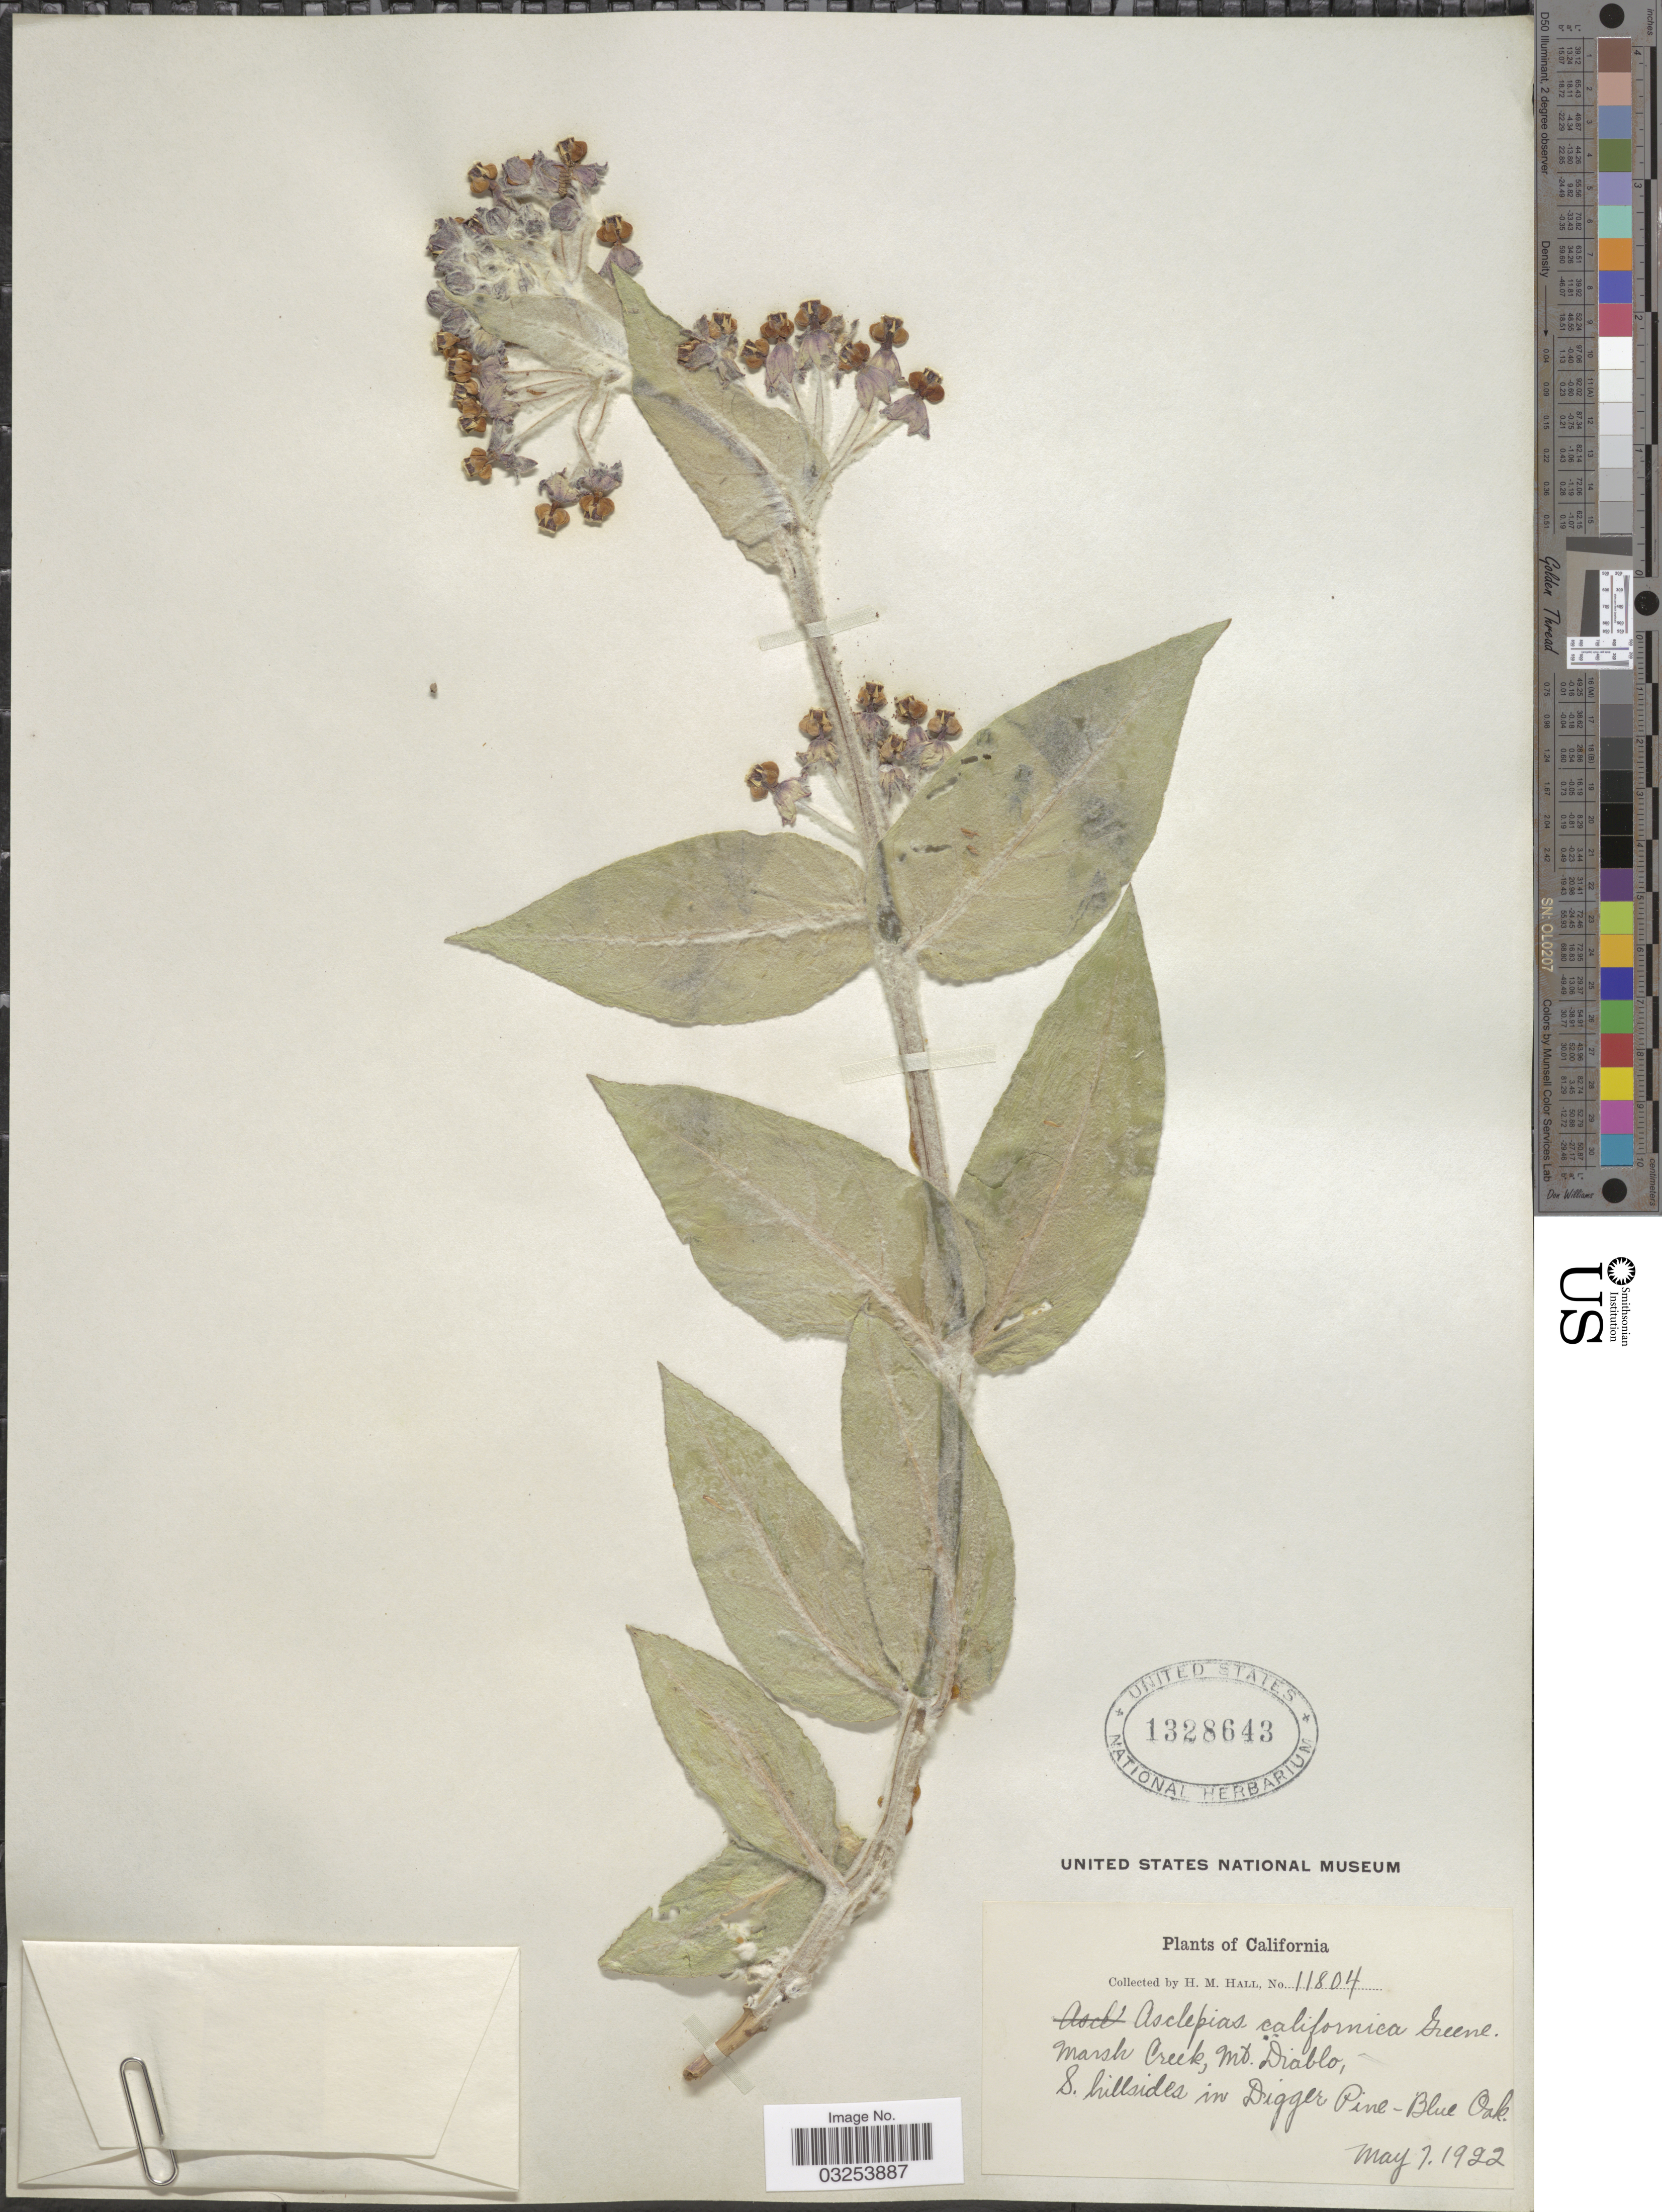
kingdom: Plantae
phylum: Tracheophyta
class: Magnoliopsida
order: Gentianales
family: Apocynaceae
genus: Asclepias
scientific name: Asclepias californica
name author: Greene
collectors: H. M. Hall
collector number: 11804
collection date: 1922-05-07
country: United States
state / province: California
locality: Marsh Creek, Mt. Diablo, S. hillsides in Digger Pine-Blue Oak.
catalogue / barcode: US 1328643